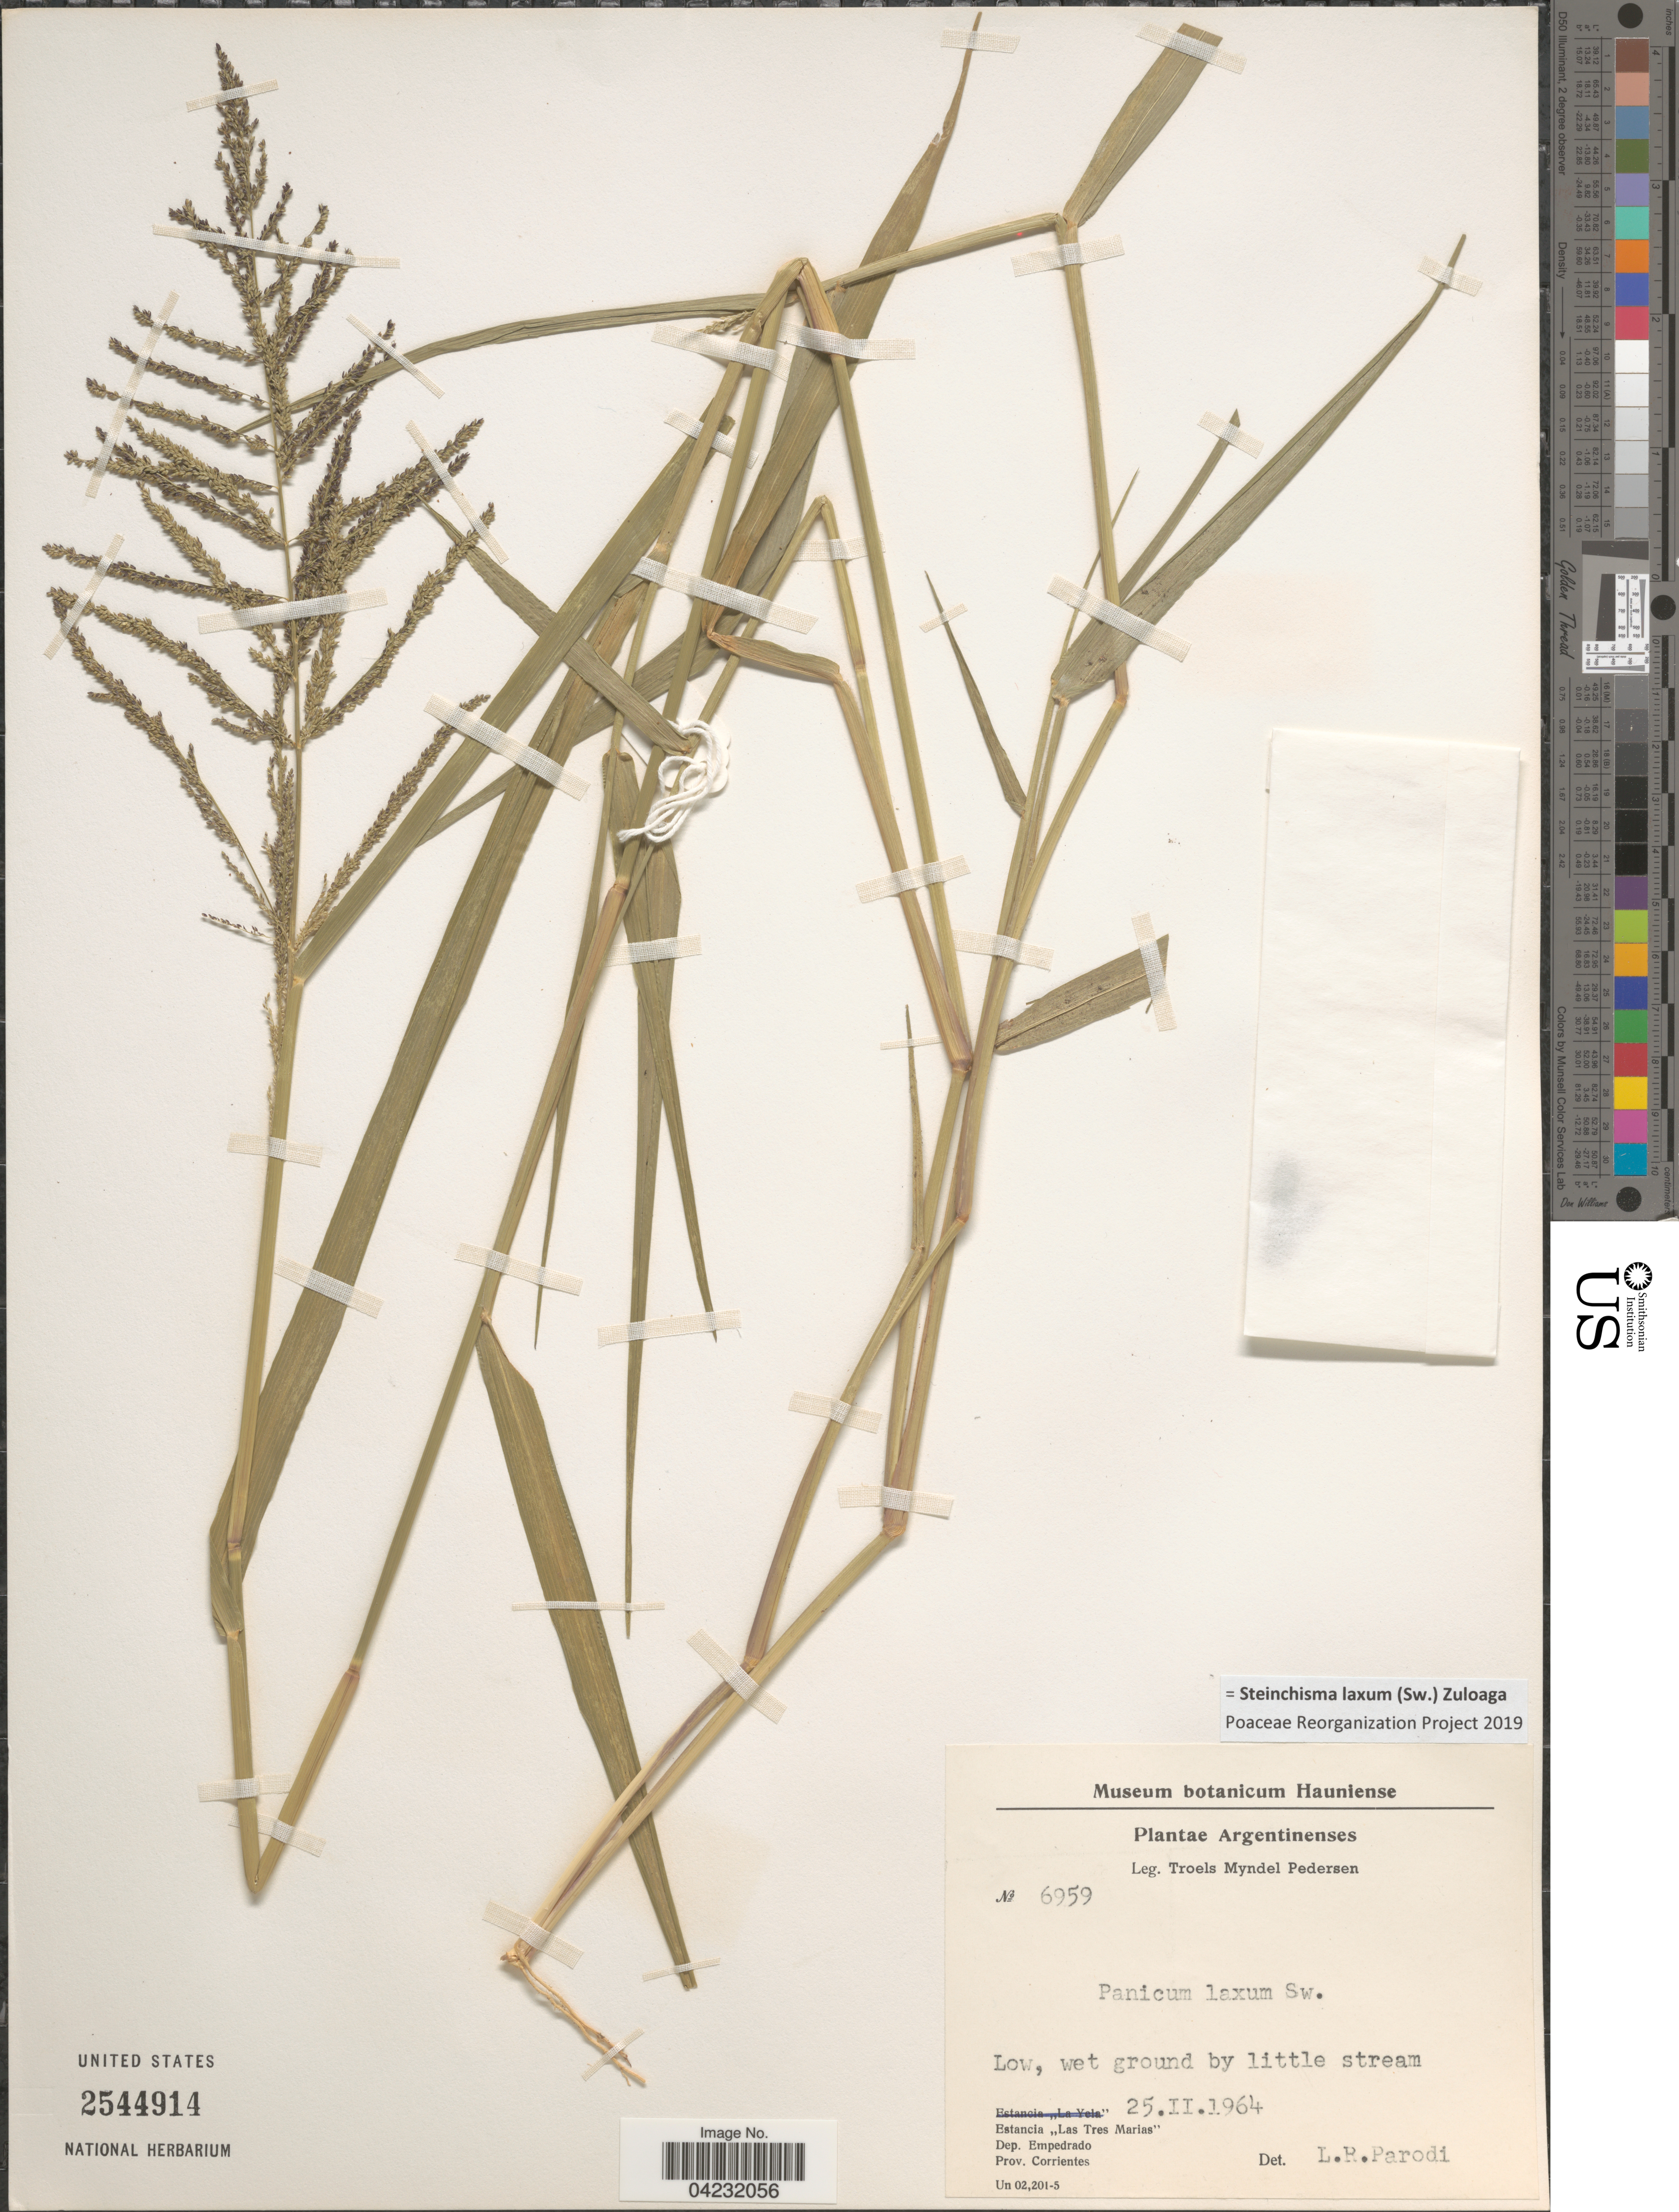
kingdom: Plantae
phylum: Tracheophyta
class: Liliopsida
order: Poales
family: Poaceae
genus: Steinchisma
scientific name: Steinchisma laxum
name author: (Sw.) Zuloaga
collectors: T. Pederson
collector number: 6959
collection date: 1964-02-25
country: Argentina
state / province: Corrientes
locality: Estancia "Las Tres Marias". Dep. Empedrado.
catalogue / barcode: US 2544914